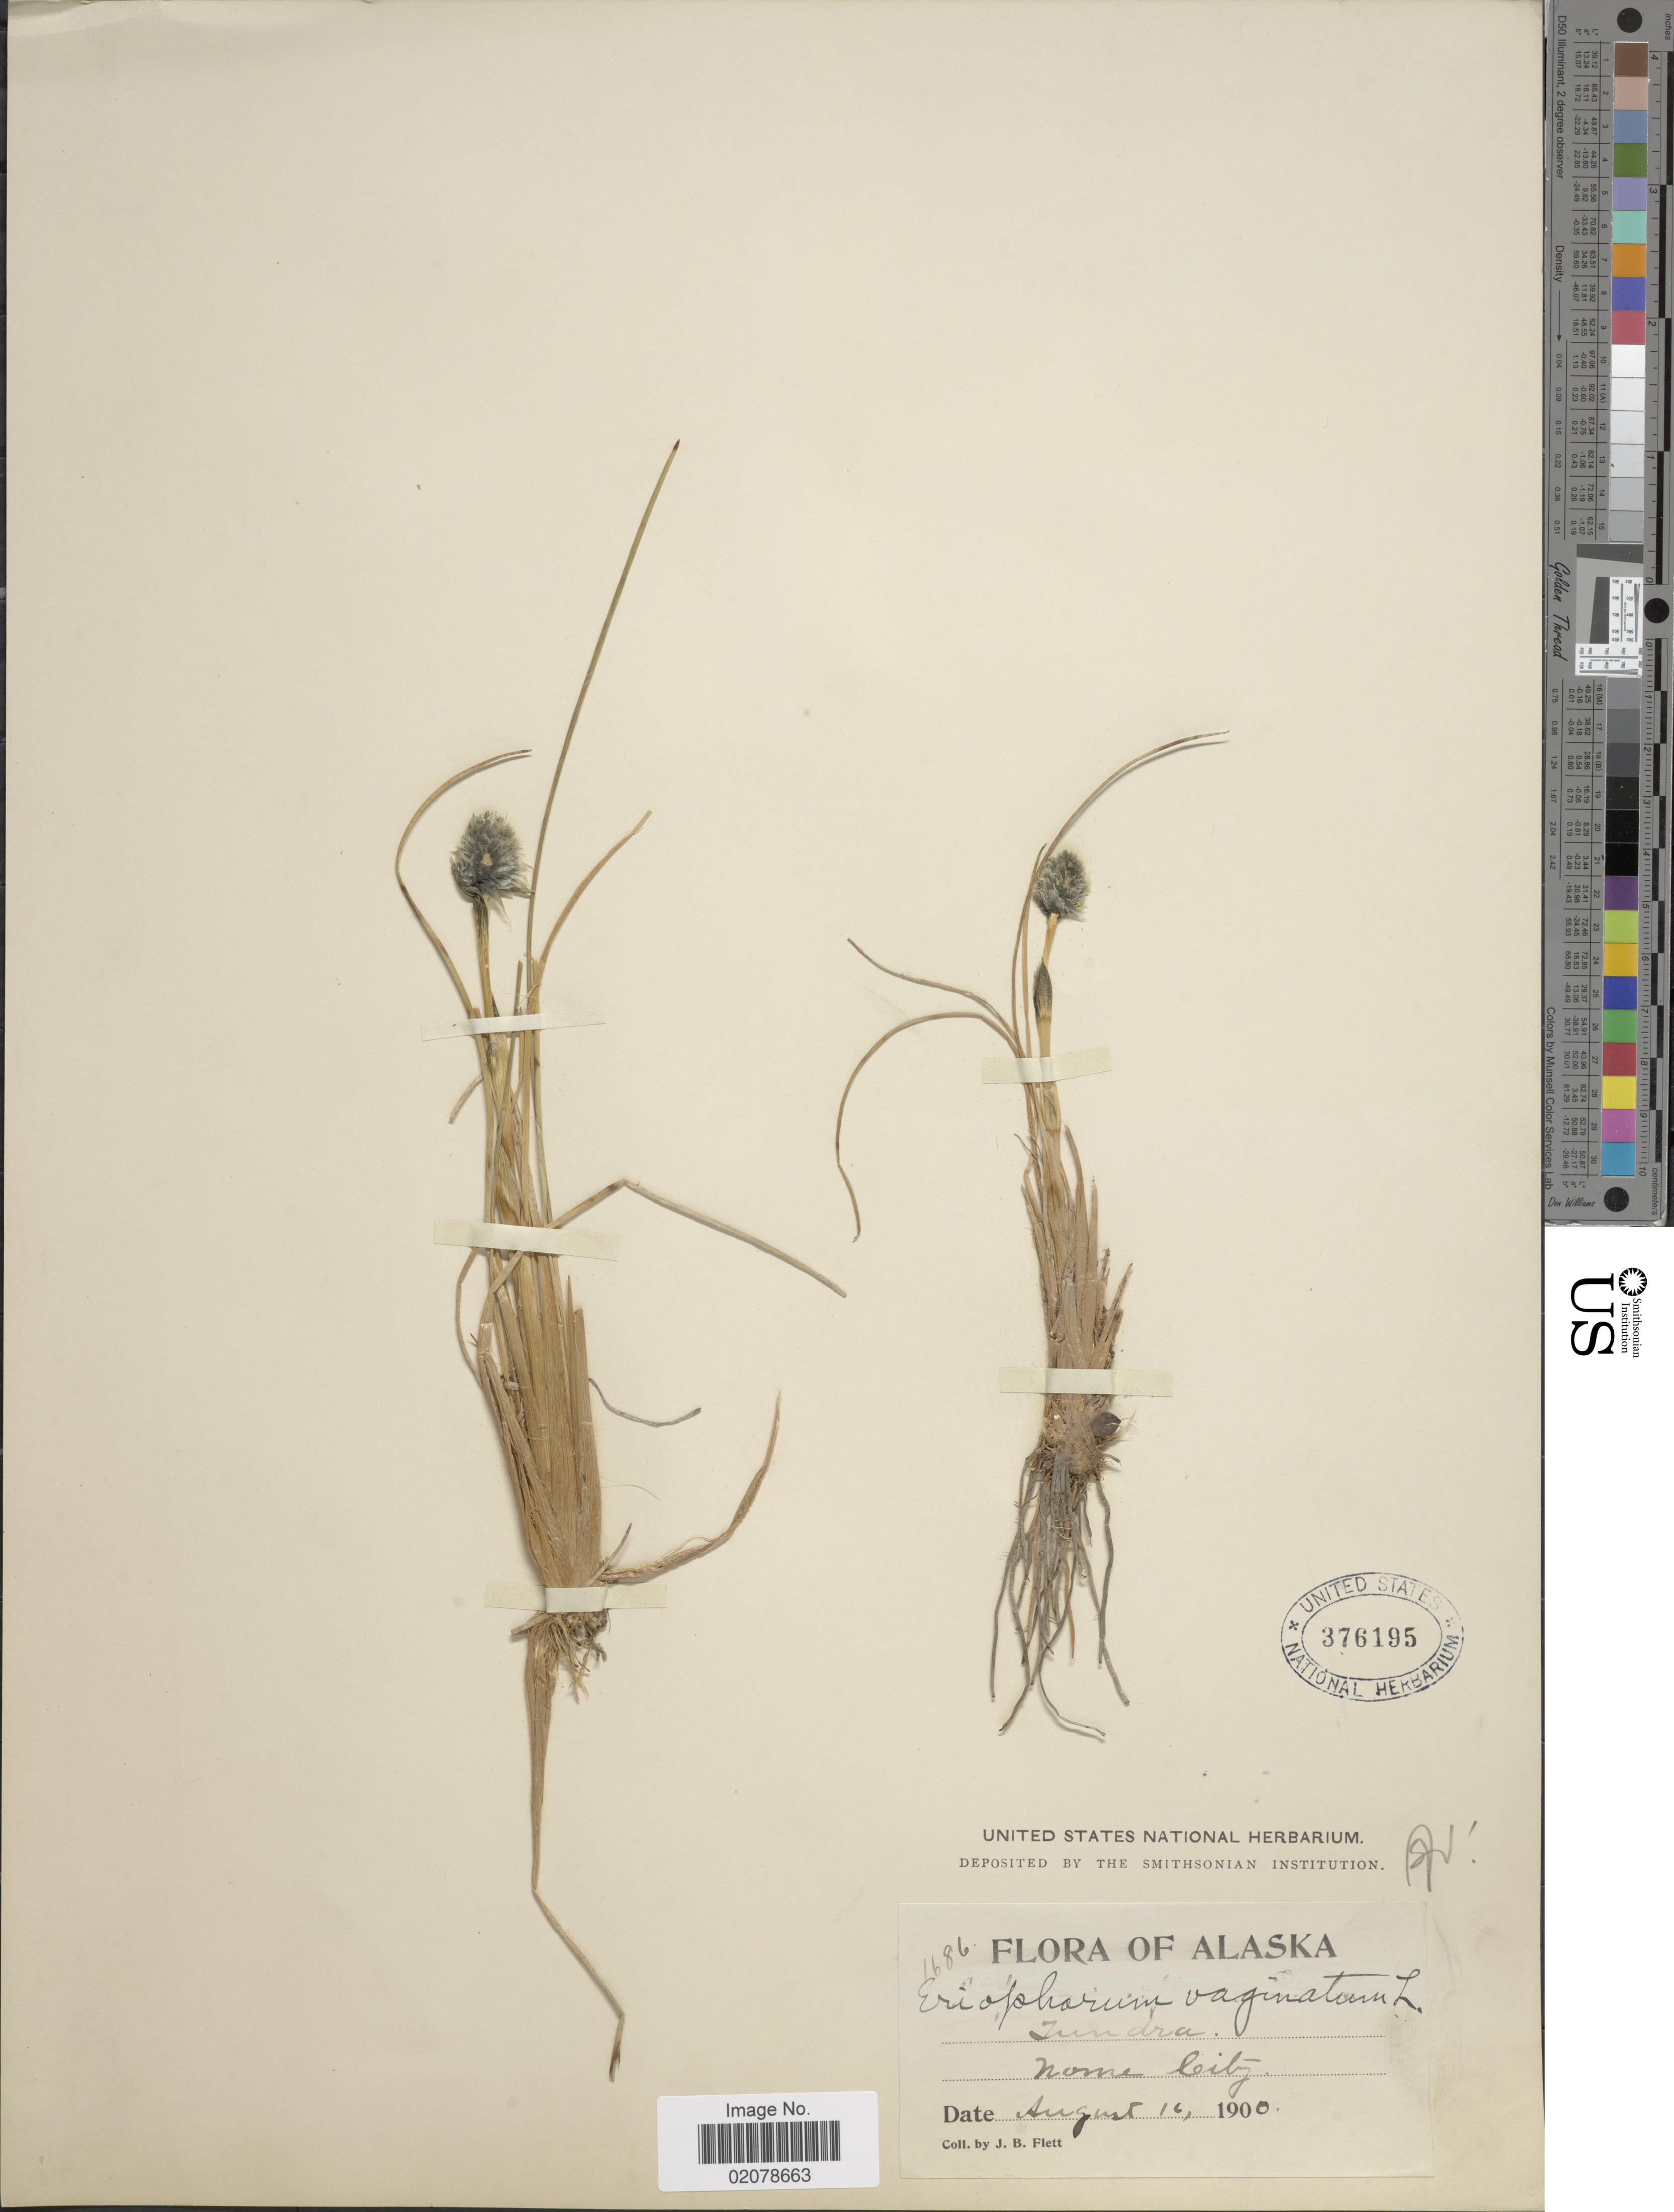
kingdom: Plantae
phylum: Tracheophyta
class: Liliopsida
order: Poales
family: Cyperaceae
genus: Eriophorum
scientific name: Eriophorum vaginatum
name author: L.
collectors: J. Flett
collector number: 1686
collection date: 1900-08-16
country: United States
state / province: Alaska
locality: Nome City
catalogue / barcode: US 376195